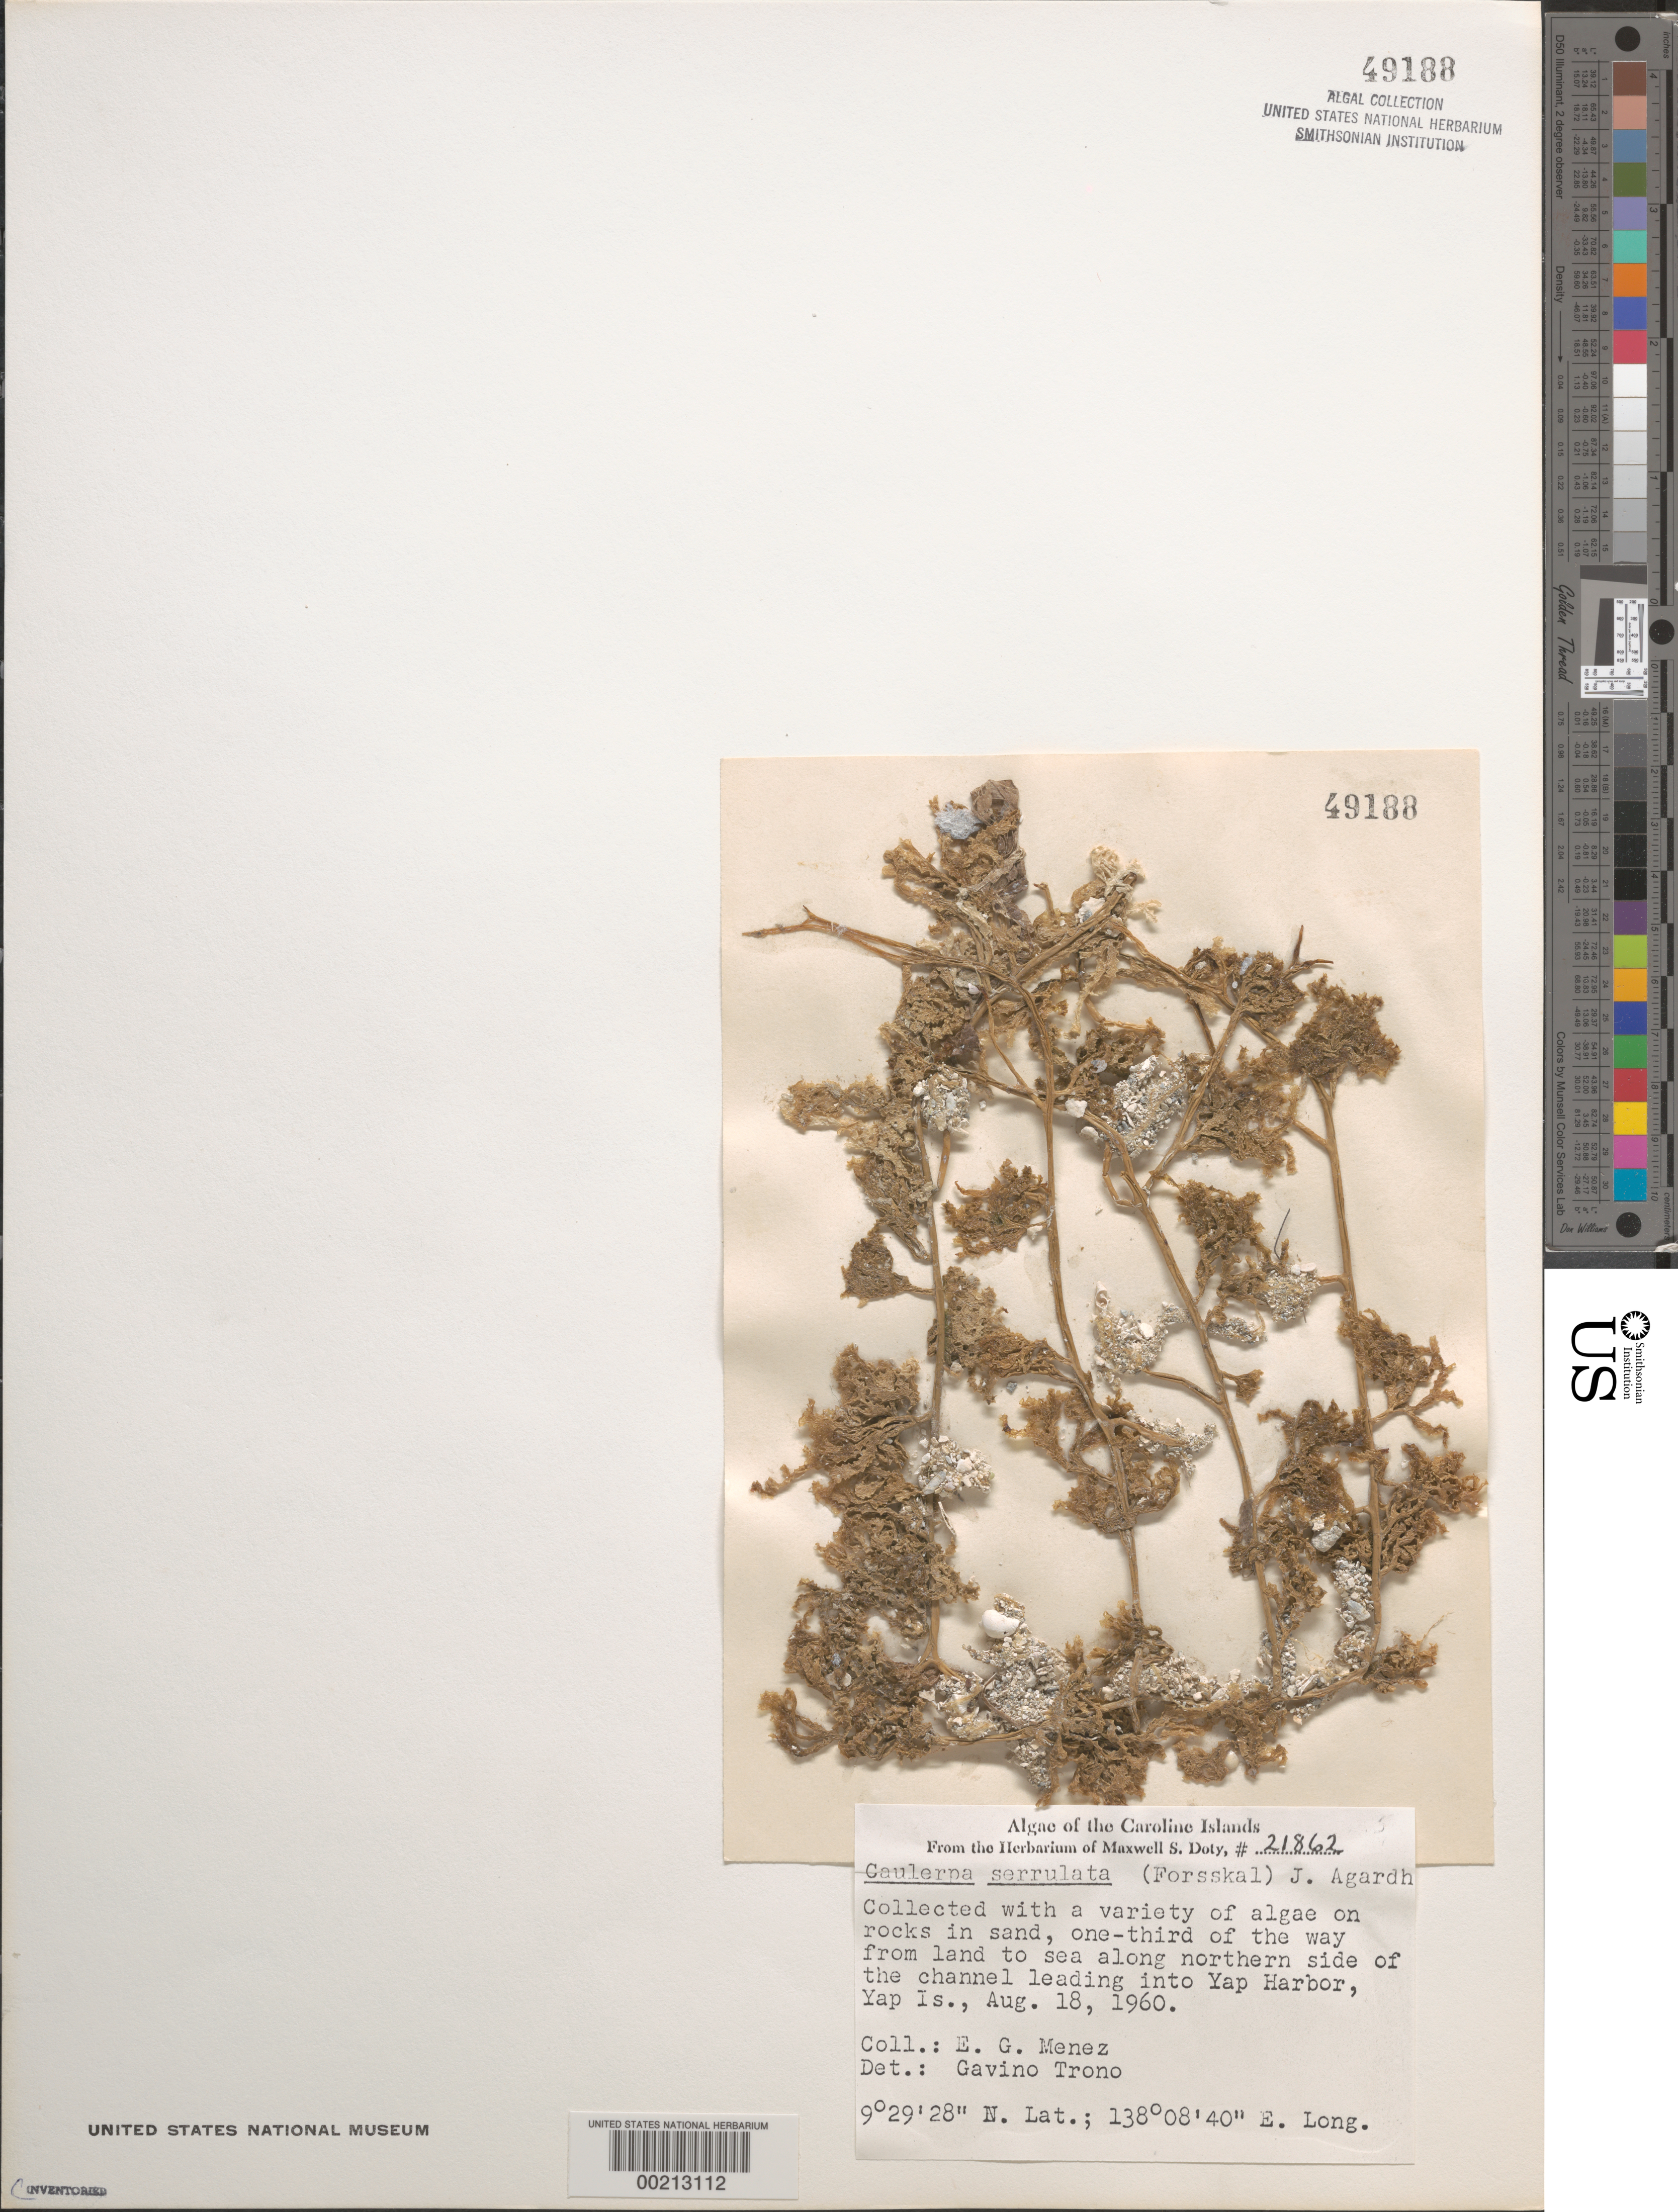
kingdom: Plantae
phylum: Chlorophyta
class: Ulvophyceae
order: Bryopsidales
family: Caulerpaceae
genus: Caulerpa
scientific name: Caulerpa serrulata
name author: (Forssk.) J. Agardh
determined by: Trono, Gavino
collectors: Meñez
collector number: MSD 21862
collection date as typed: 18 Aug 1960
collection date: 1960-08-18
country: Micronesia, Federated States of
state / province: Yap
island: Yap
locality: Yap Harbor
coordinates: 9 29' 28" N, 138 08' 40" E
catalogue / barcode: US 49188